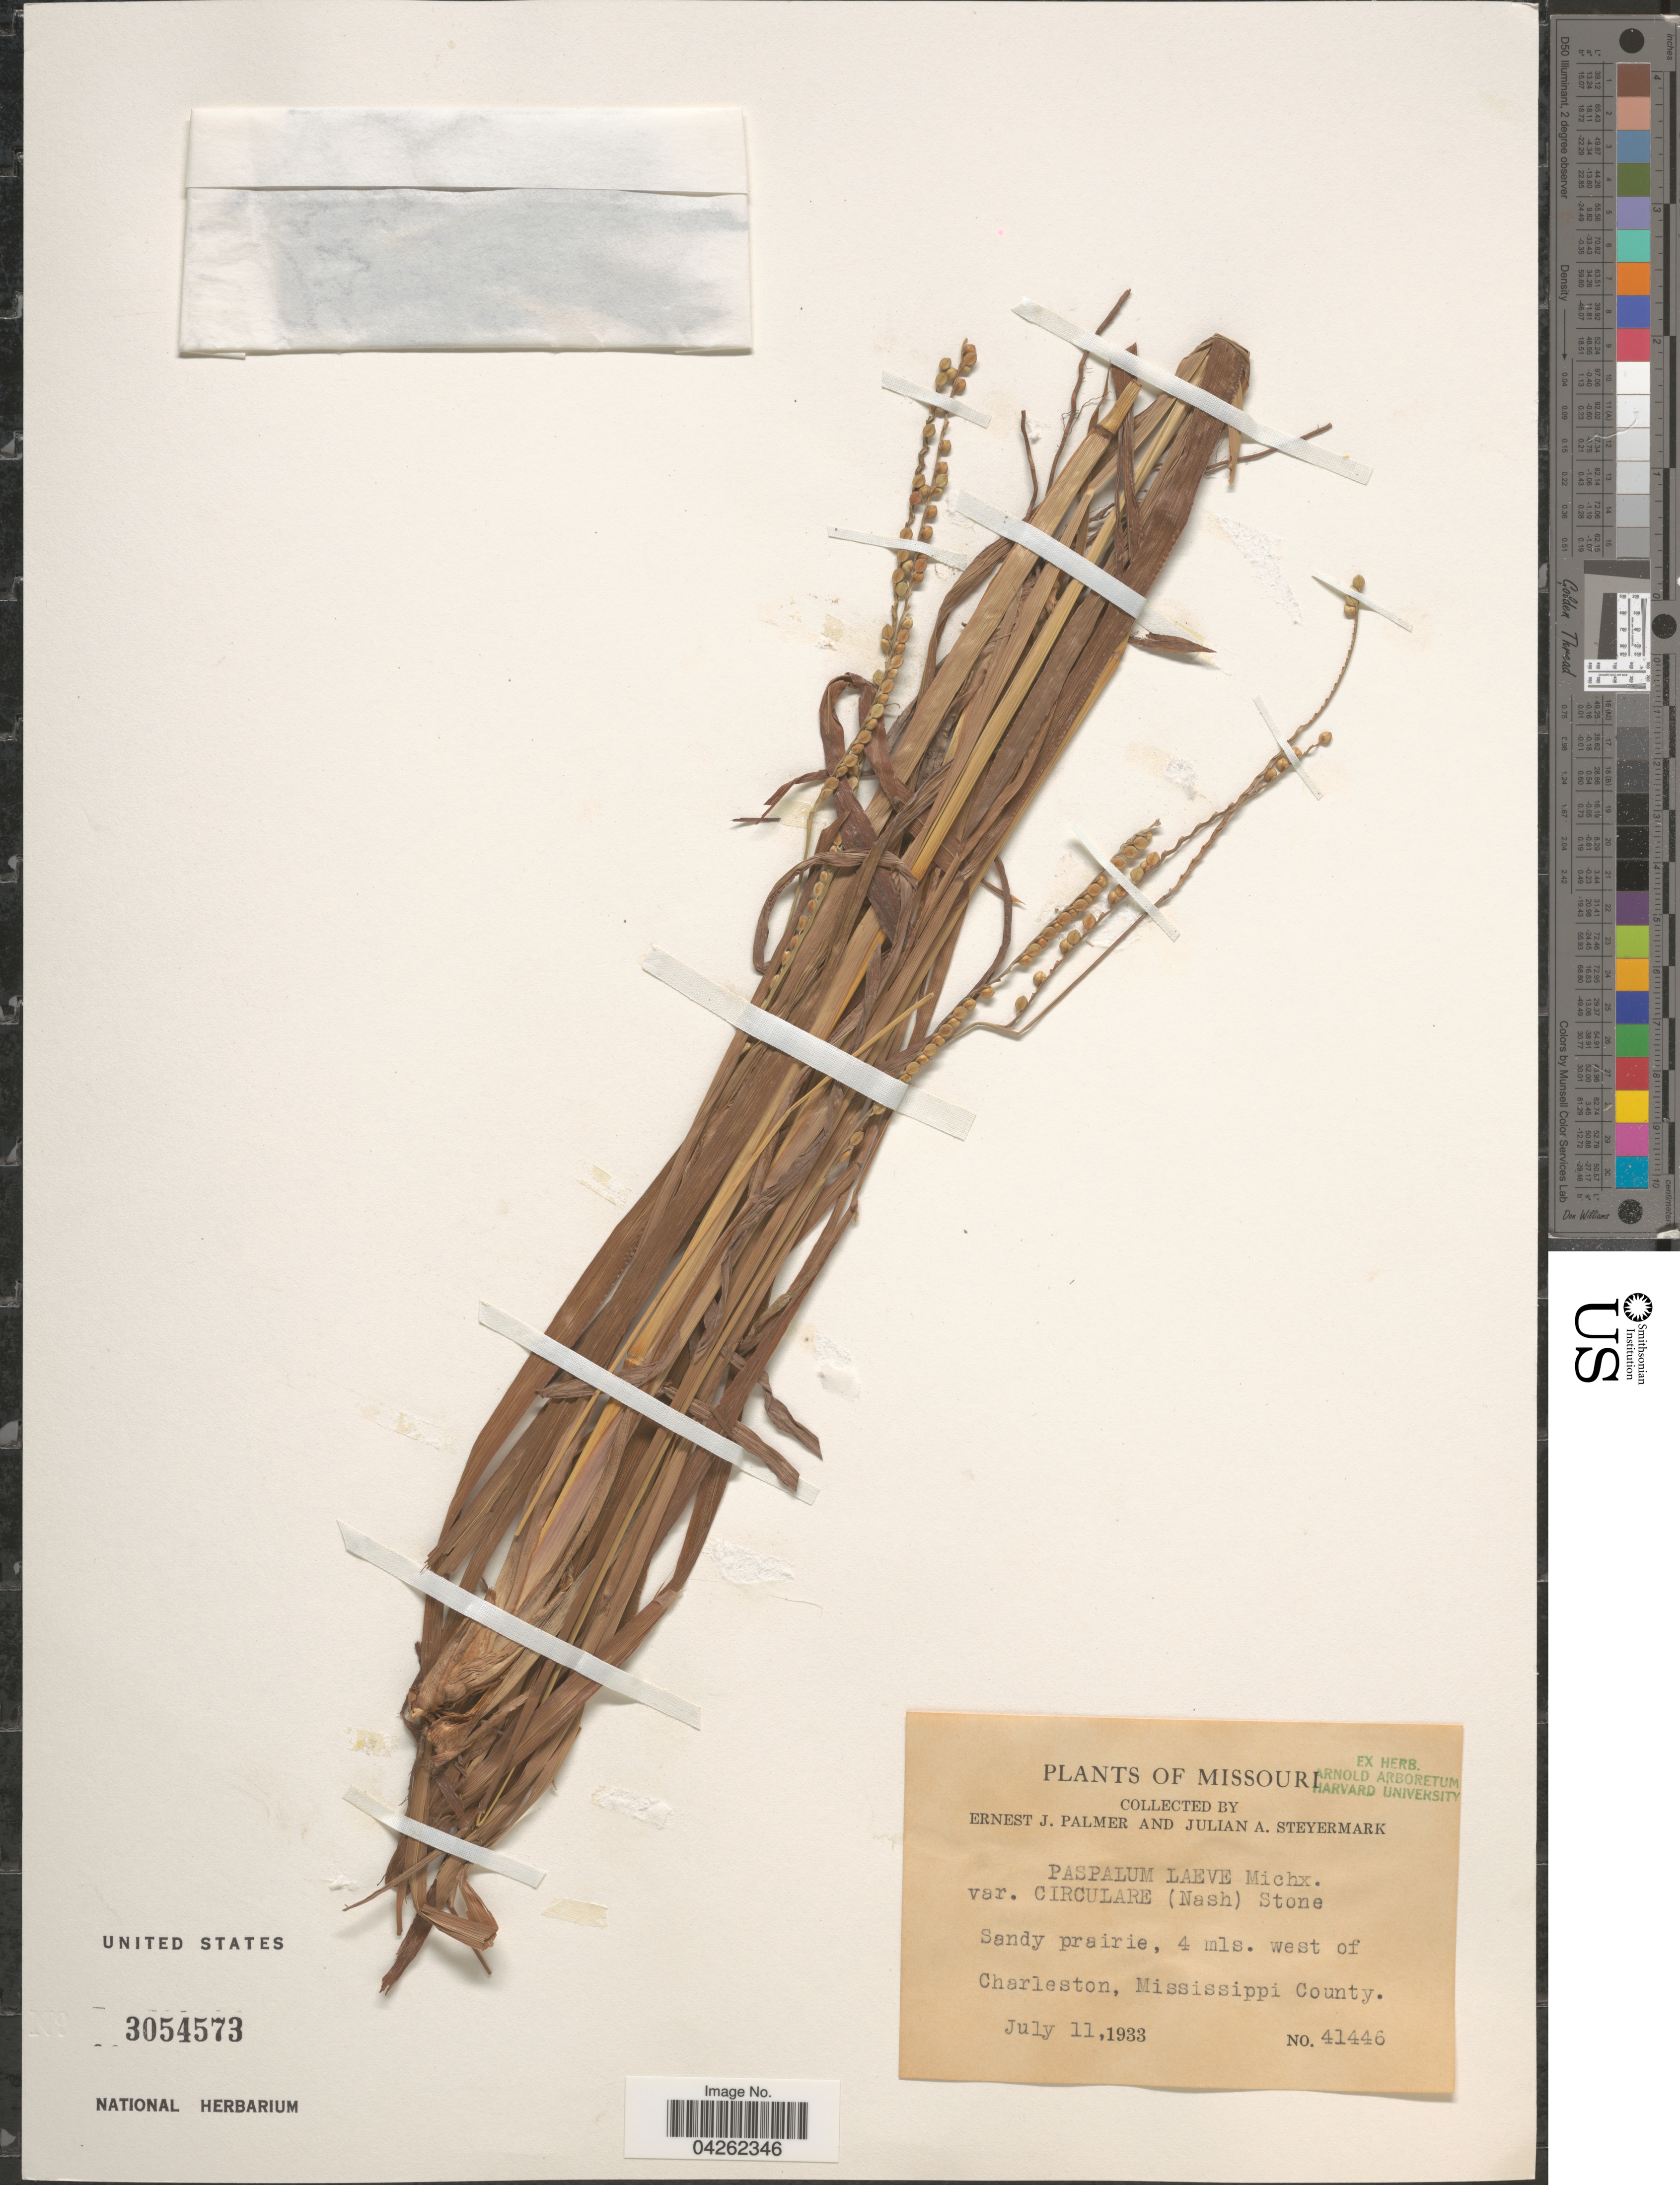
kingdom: Plantae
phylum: Tracheophyta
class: Liliopsida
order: Poales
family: Poaceae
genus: Paspalum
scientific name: Paspalum laeve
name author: Michx.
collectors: E. J. Palmer & J. Steyermark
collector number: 41446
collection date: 1933-07-11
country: United States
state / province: Missouri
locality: Sandy prairie, 4 mls. west of Charleston, Mississippi County.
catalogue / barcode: US 3054573